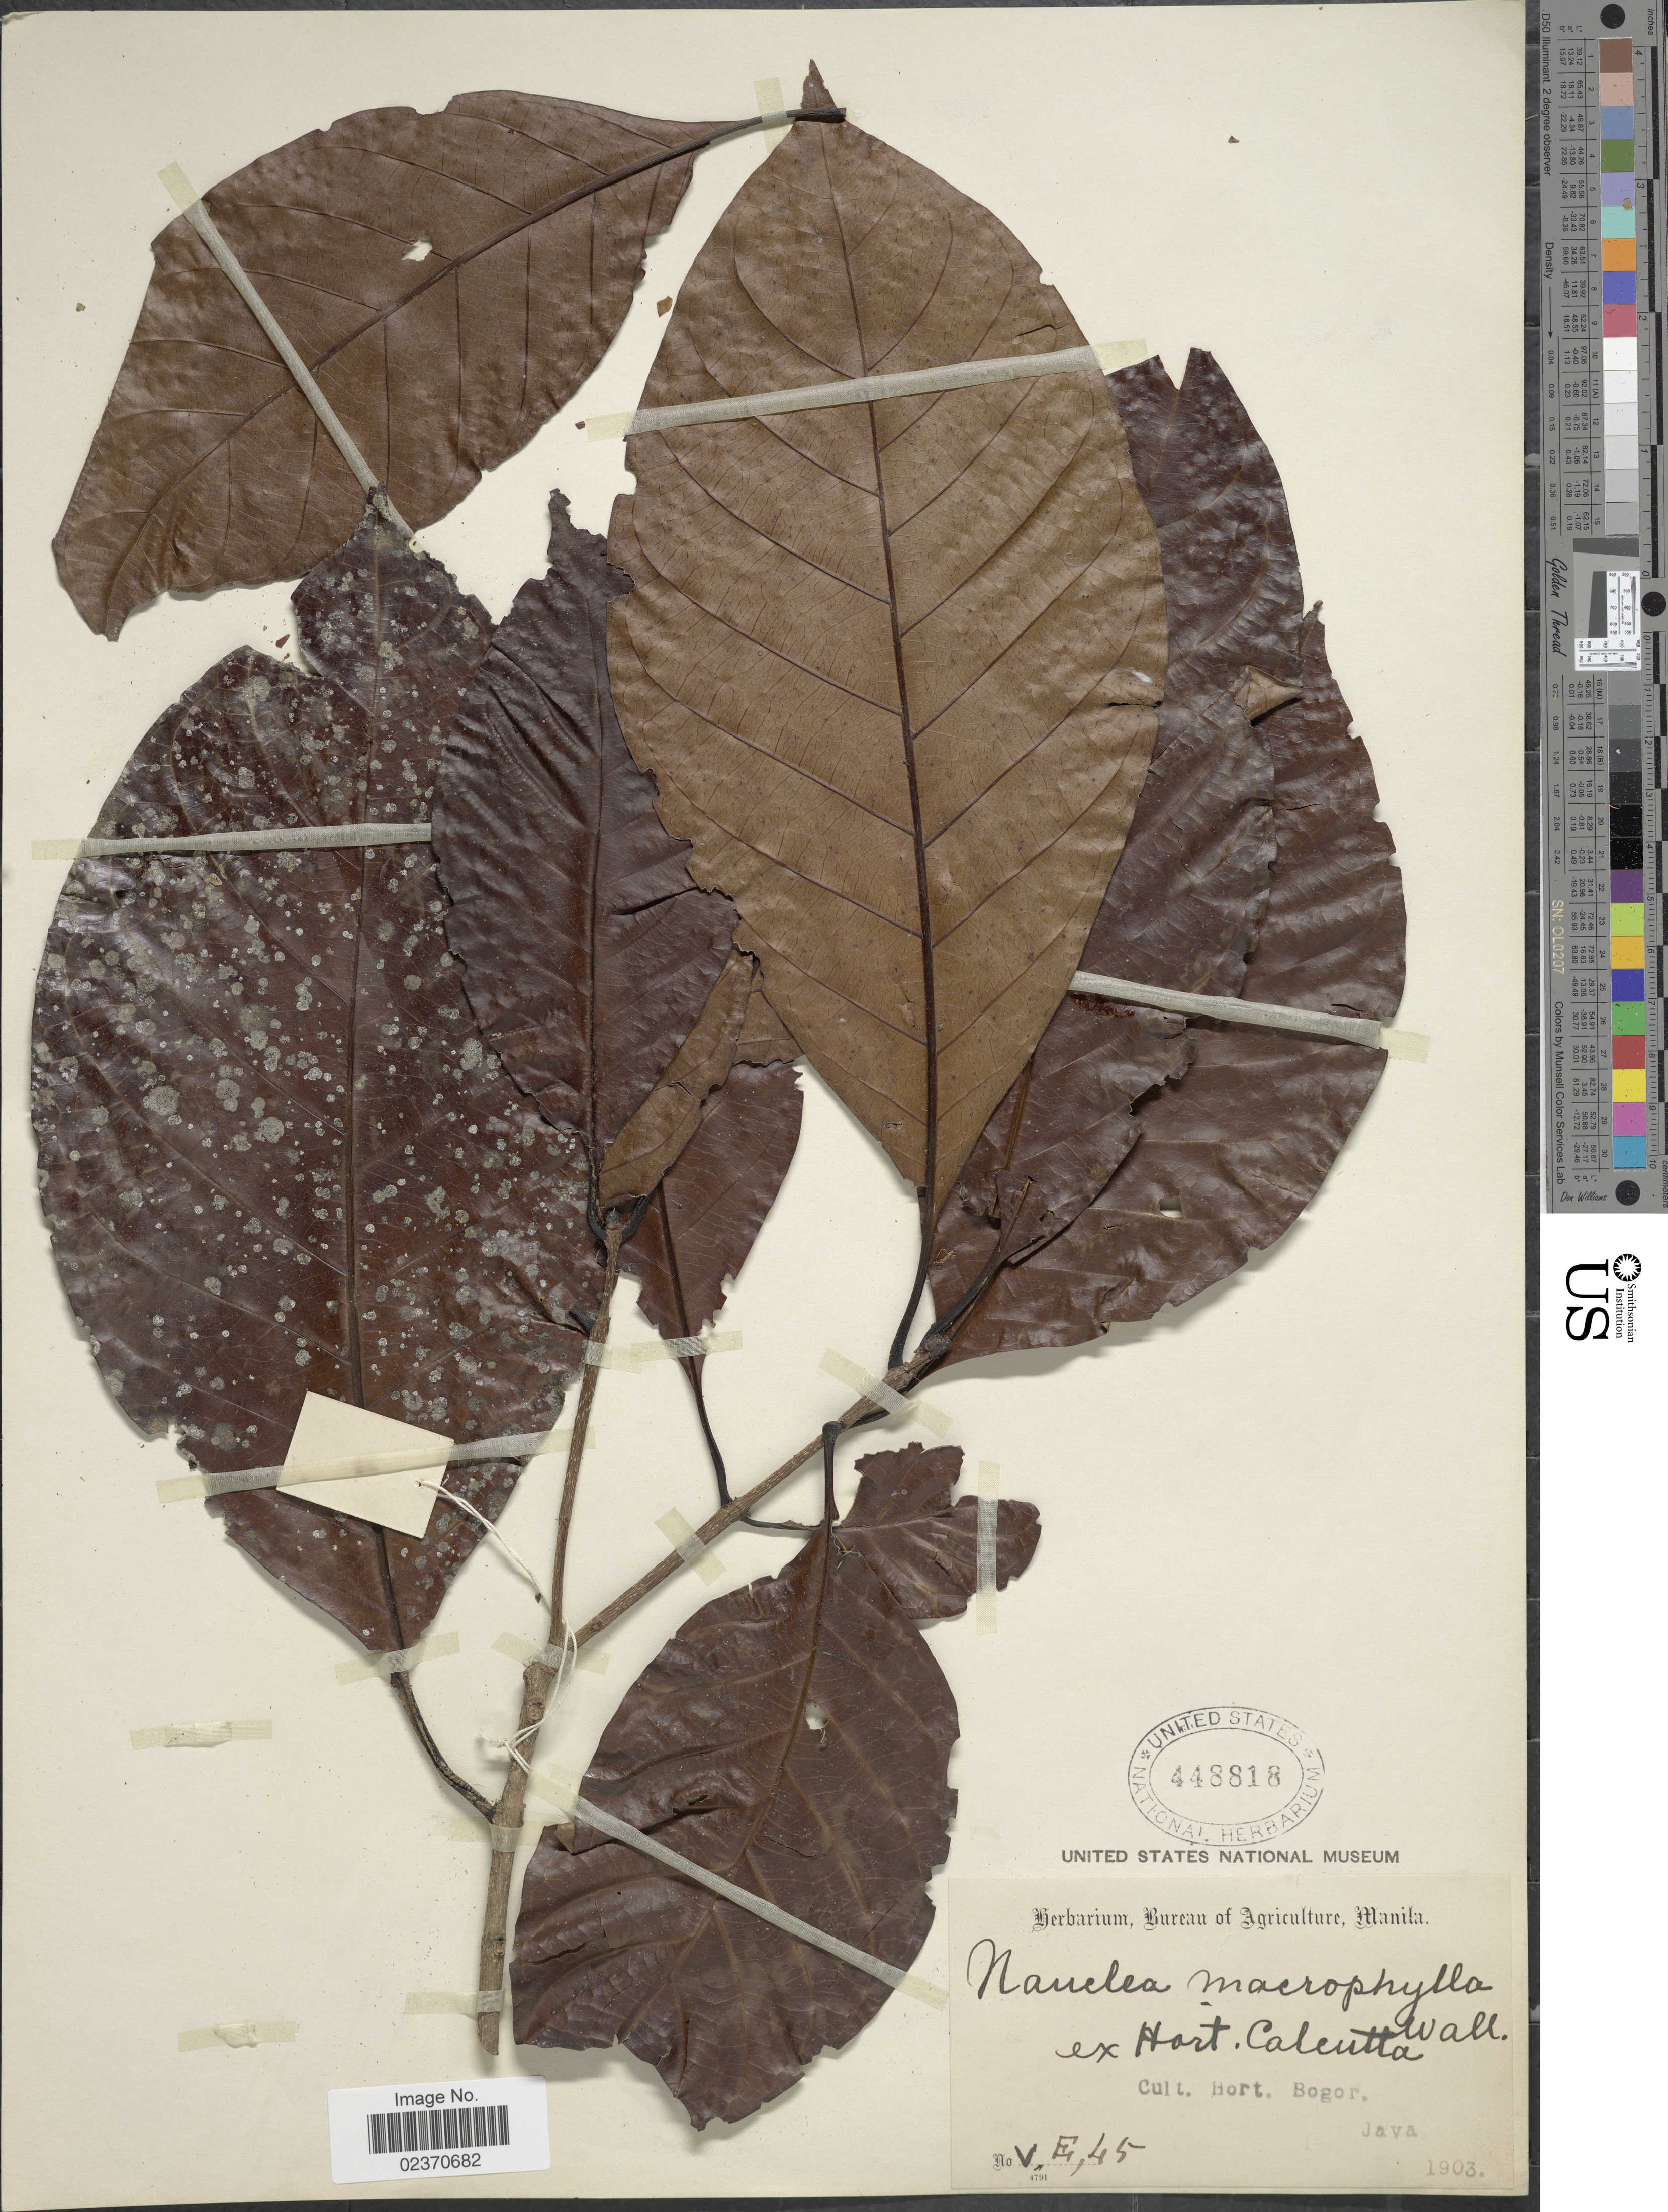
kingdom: Plantae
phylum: Tracheophyta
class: Magnoliopsida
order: Gentianales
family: Rubiaceae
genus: Nauclea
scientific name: Nauclea orientalis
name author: (L.) L.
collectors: Cult. Hort. Bogor.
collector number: VE 45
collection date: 1903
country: Indonesia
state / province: Java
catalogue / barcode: US 448818